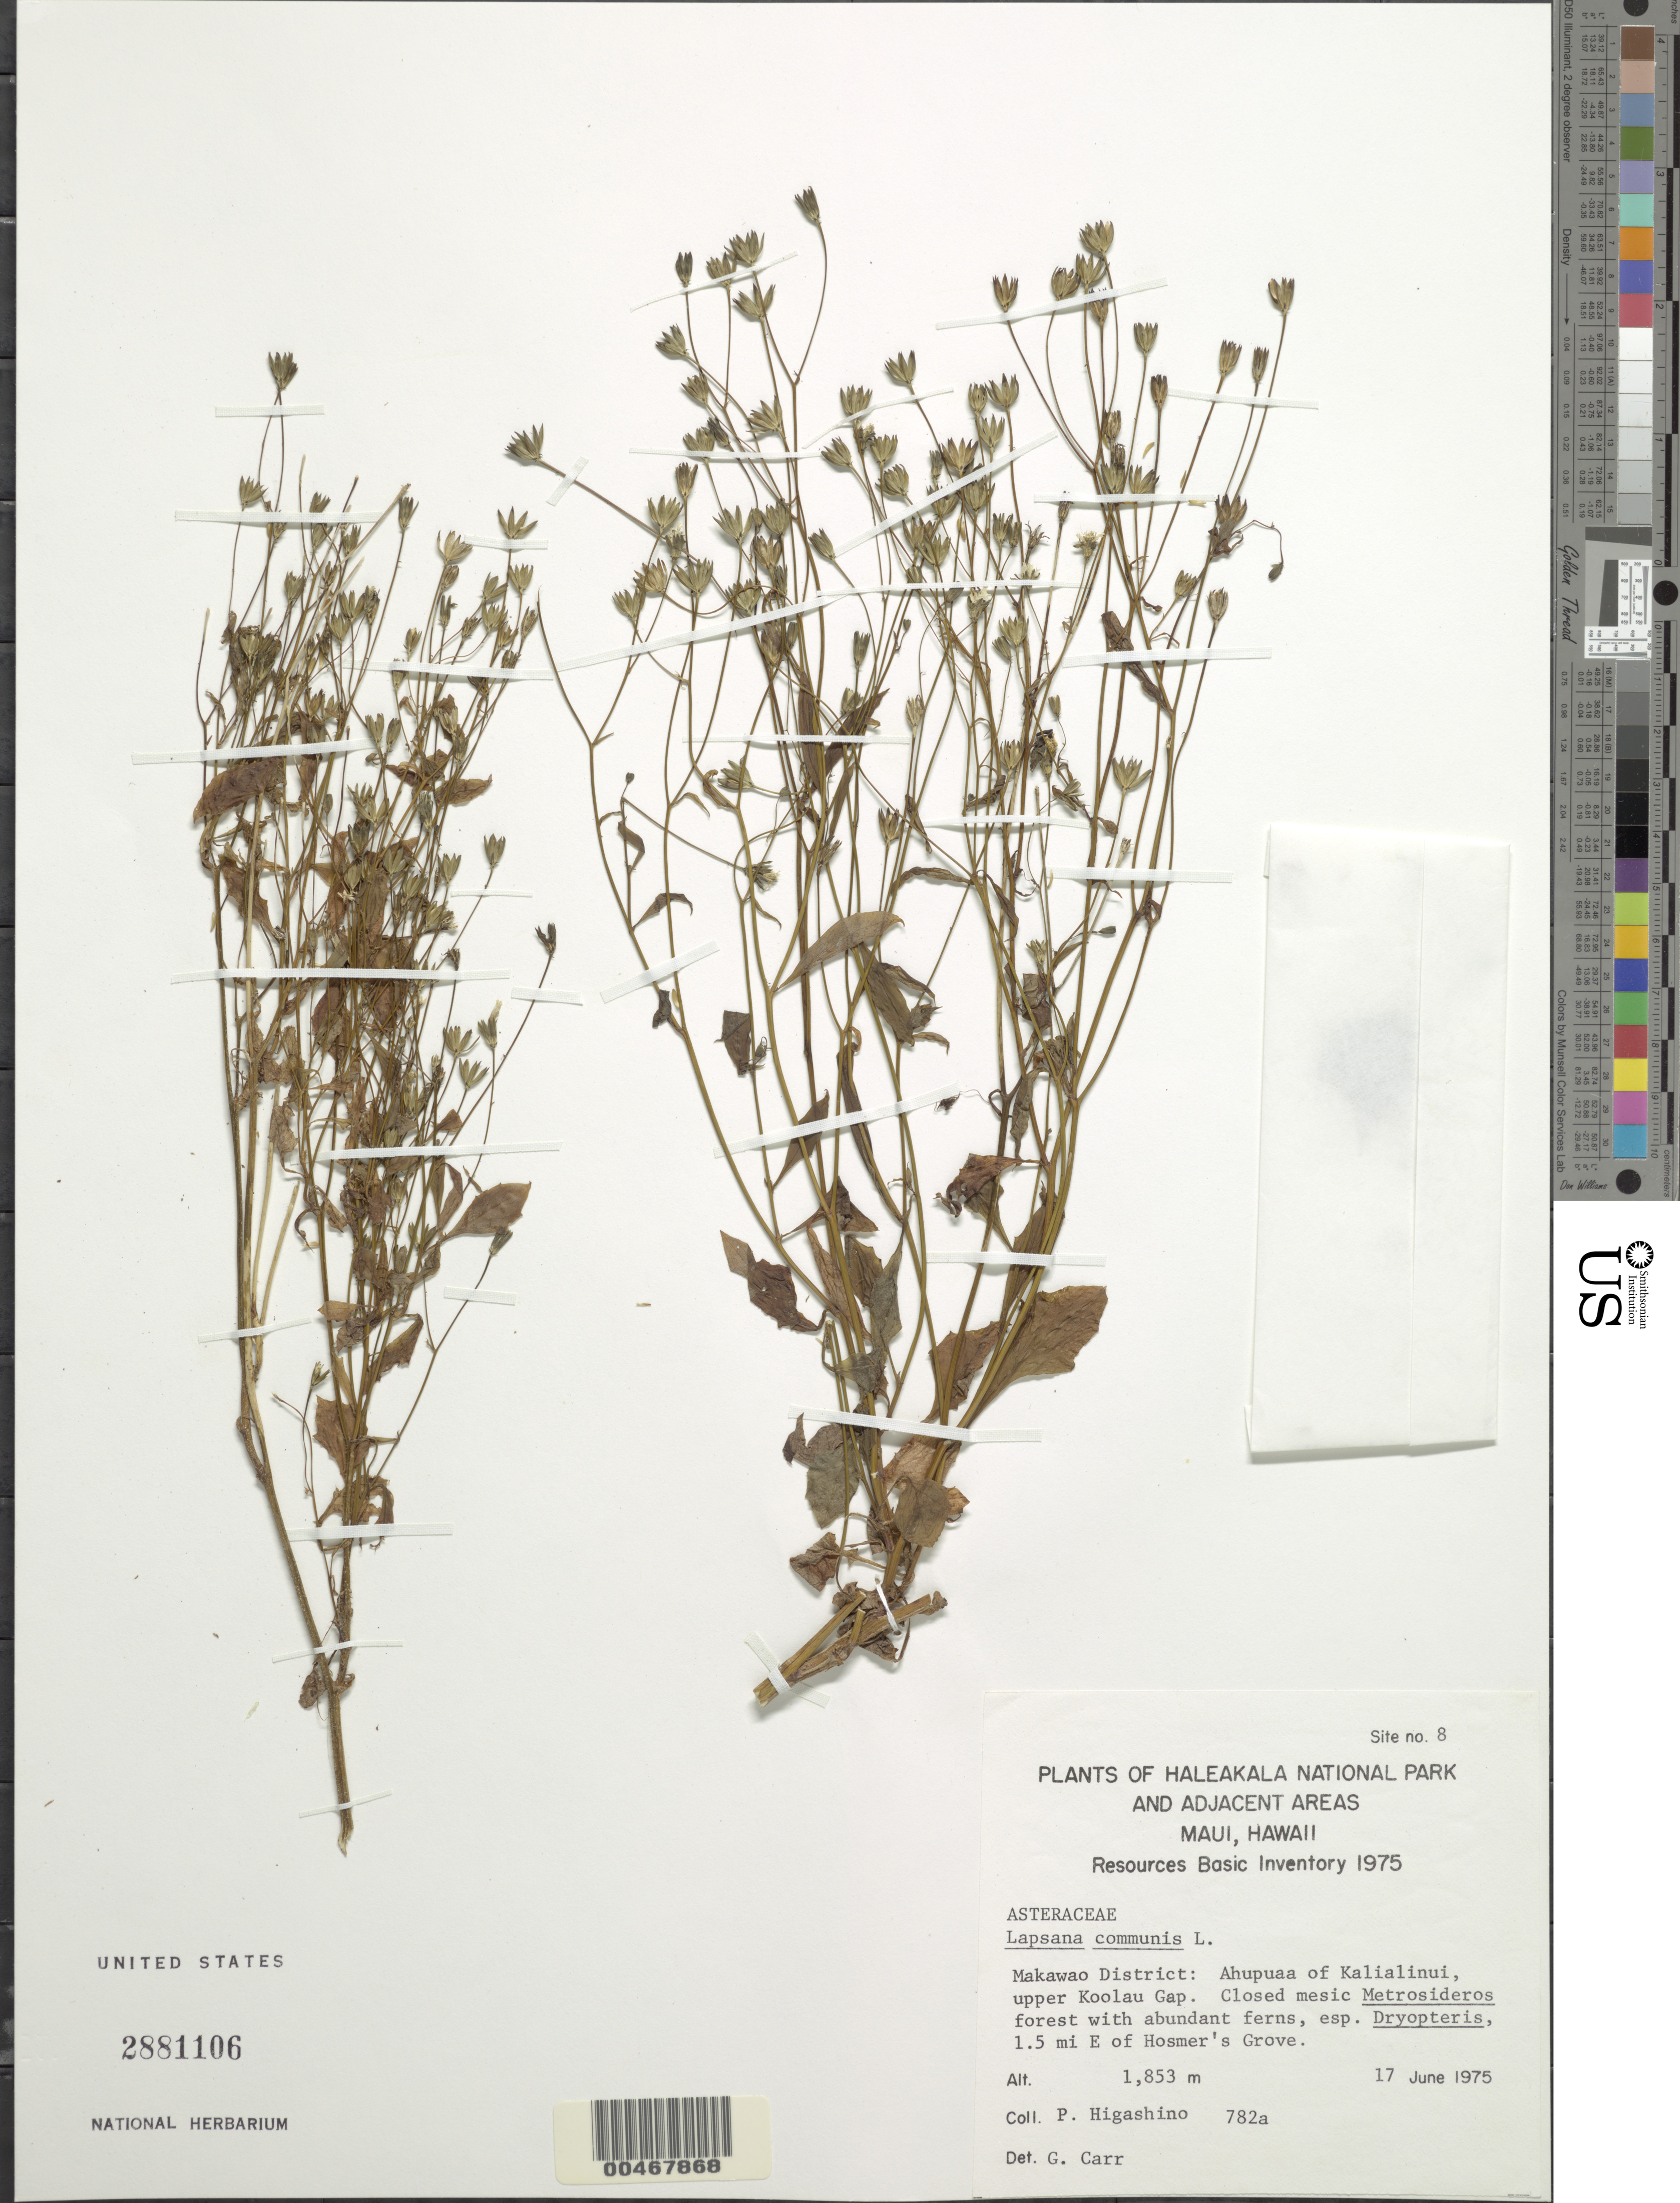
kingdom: Plantae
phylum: Tracheophyta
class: Magnoliopsida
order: Asterales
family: Asteraceae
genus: Lapsana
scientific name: Lapsana communis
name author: L.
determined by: Carr, G.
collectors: P. Higashino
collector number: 782a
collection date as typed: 17 Jun 1975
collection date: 1975-06-17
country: United States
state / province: Hawaii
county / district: Maui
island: Maui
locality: Makawao Dist., Ahupuaa of Kalialinui, upper Koolau Gap, 1.5 mi E of Hosmer's Grove, Haleakala Nat'l Park & Adjac. Areas, Site #8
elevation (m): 1853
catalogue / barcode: US 2881106